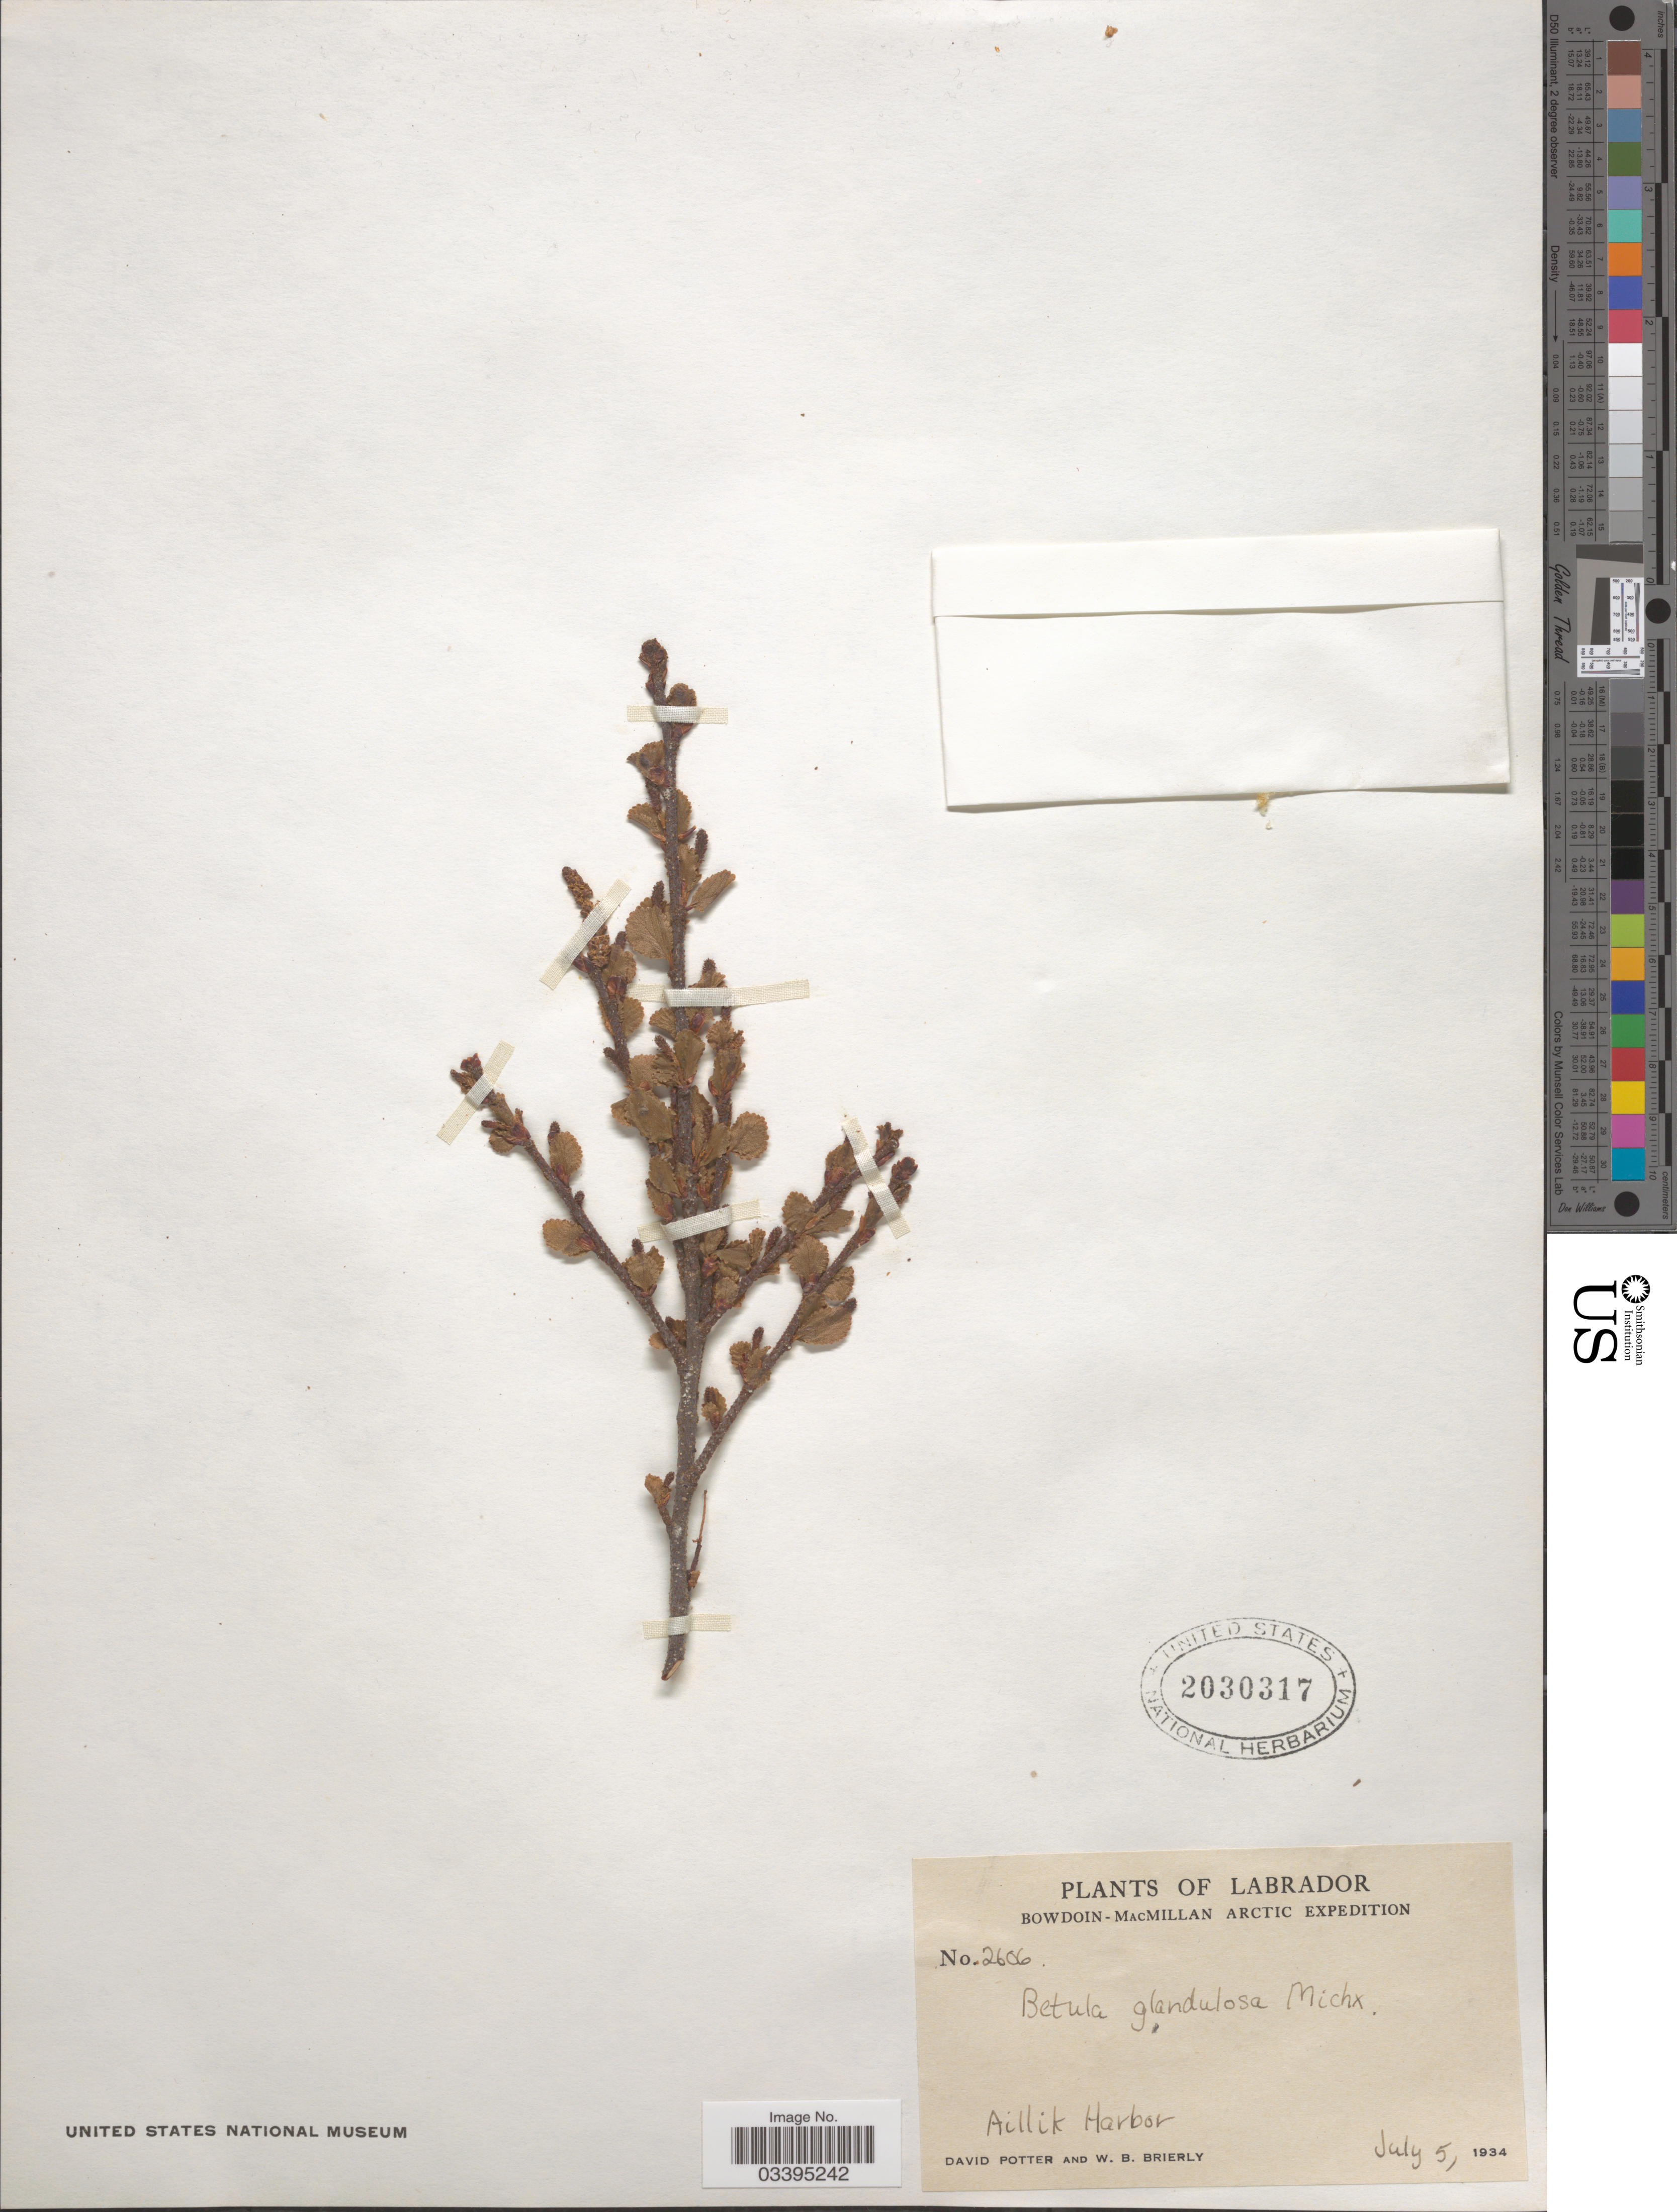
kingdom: Plantae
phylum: Tracheophyta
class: Magnoliopsida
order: Fagales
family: Betulaceae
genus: Betula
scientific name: Betula glandulosa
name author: Michx.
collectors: D. Potter & W. Brierly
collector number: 2606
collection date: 1934-07-05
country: Canada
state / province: Newfoundland and Labrador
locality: Labrador. Aillik Harbor.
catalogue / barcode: US 2030317